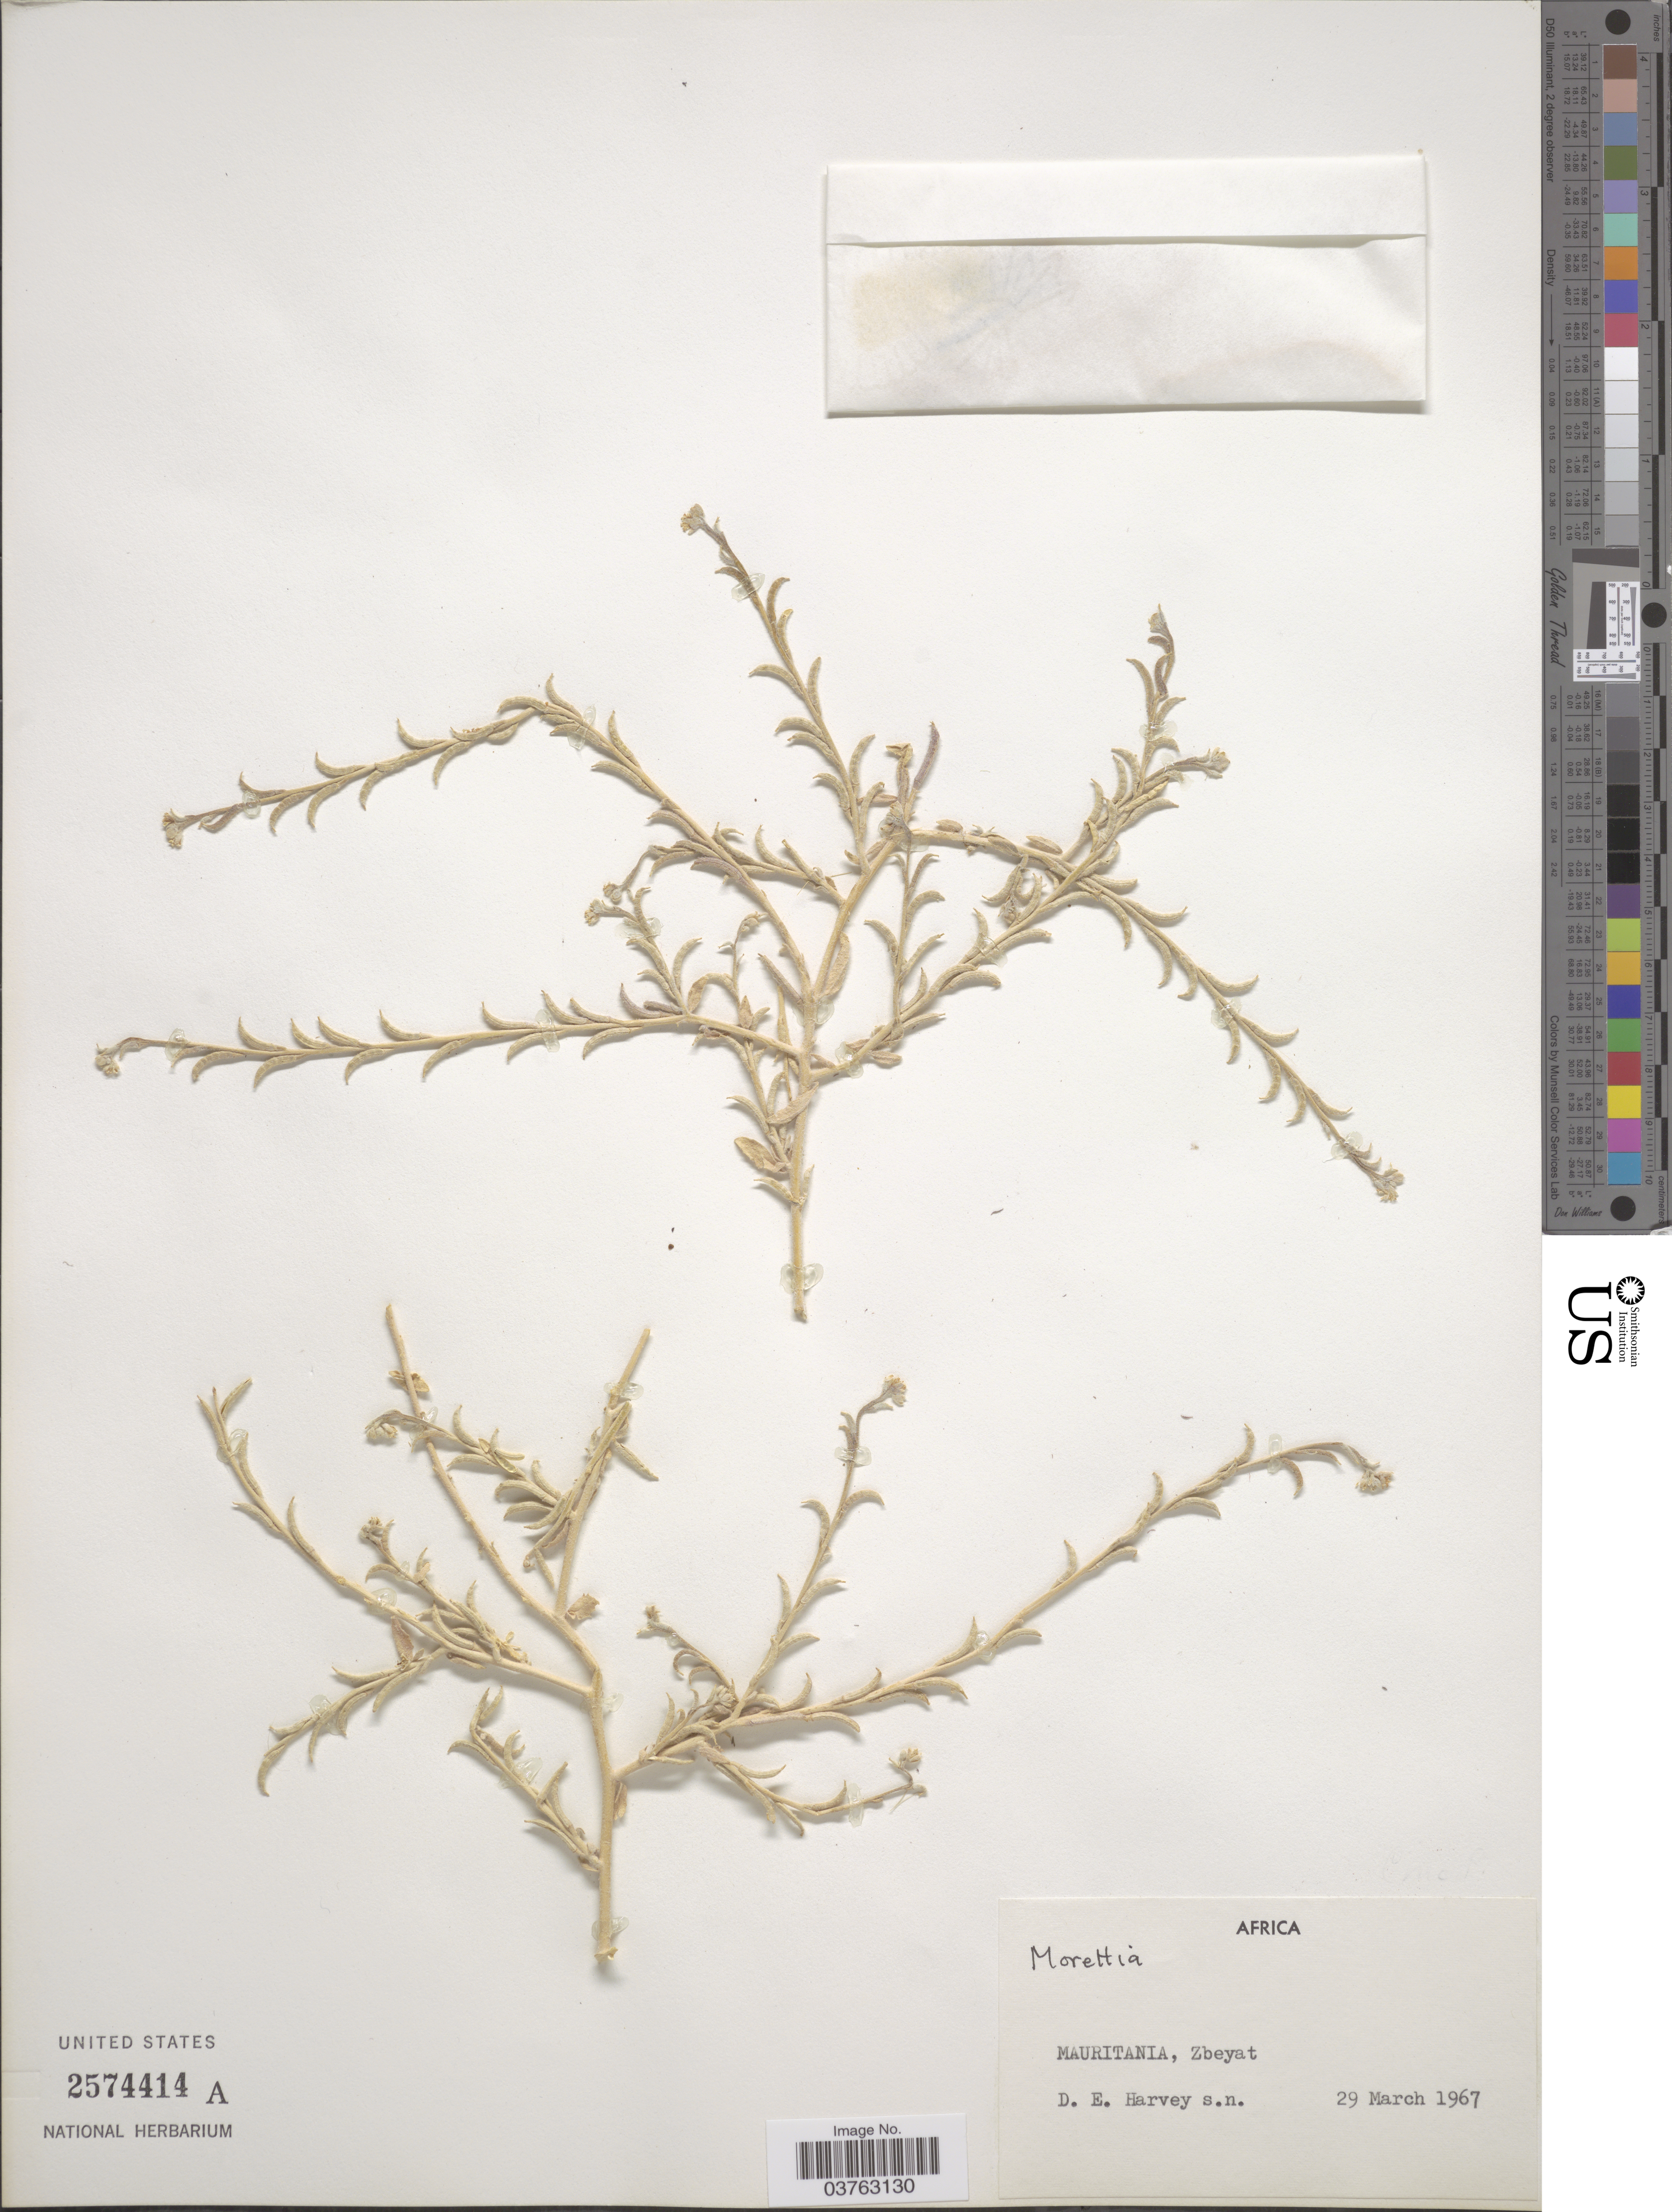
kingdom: Plantae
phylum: Tracheophyta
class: Magnoliopsida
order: Brassicales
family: Brassicaceae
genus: Morettia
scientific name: Morettia sp.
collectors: D. E. Harvey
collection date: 1967-03-29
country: Mauritania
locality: Zbeyat.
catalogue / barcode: US 2574414A